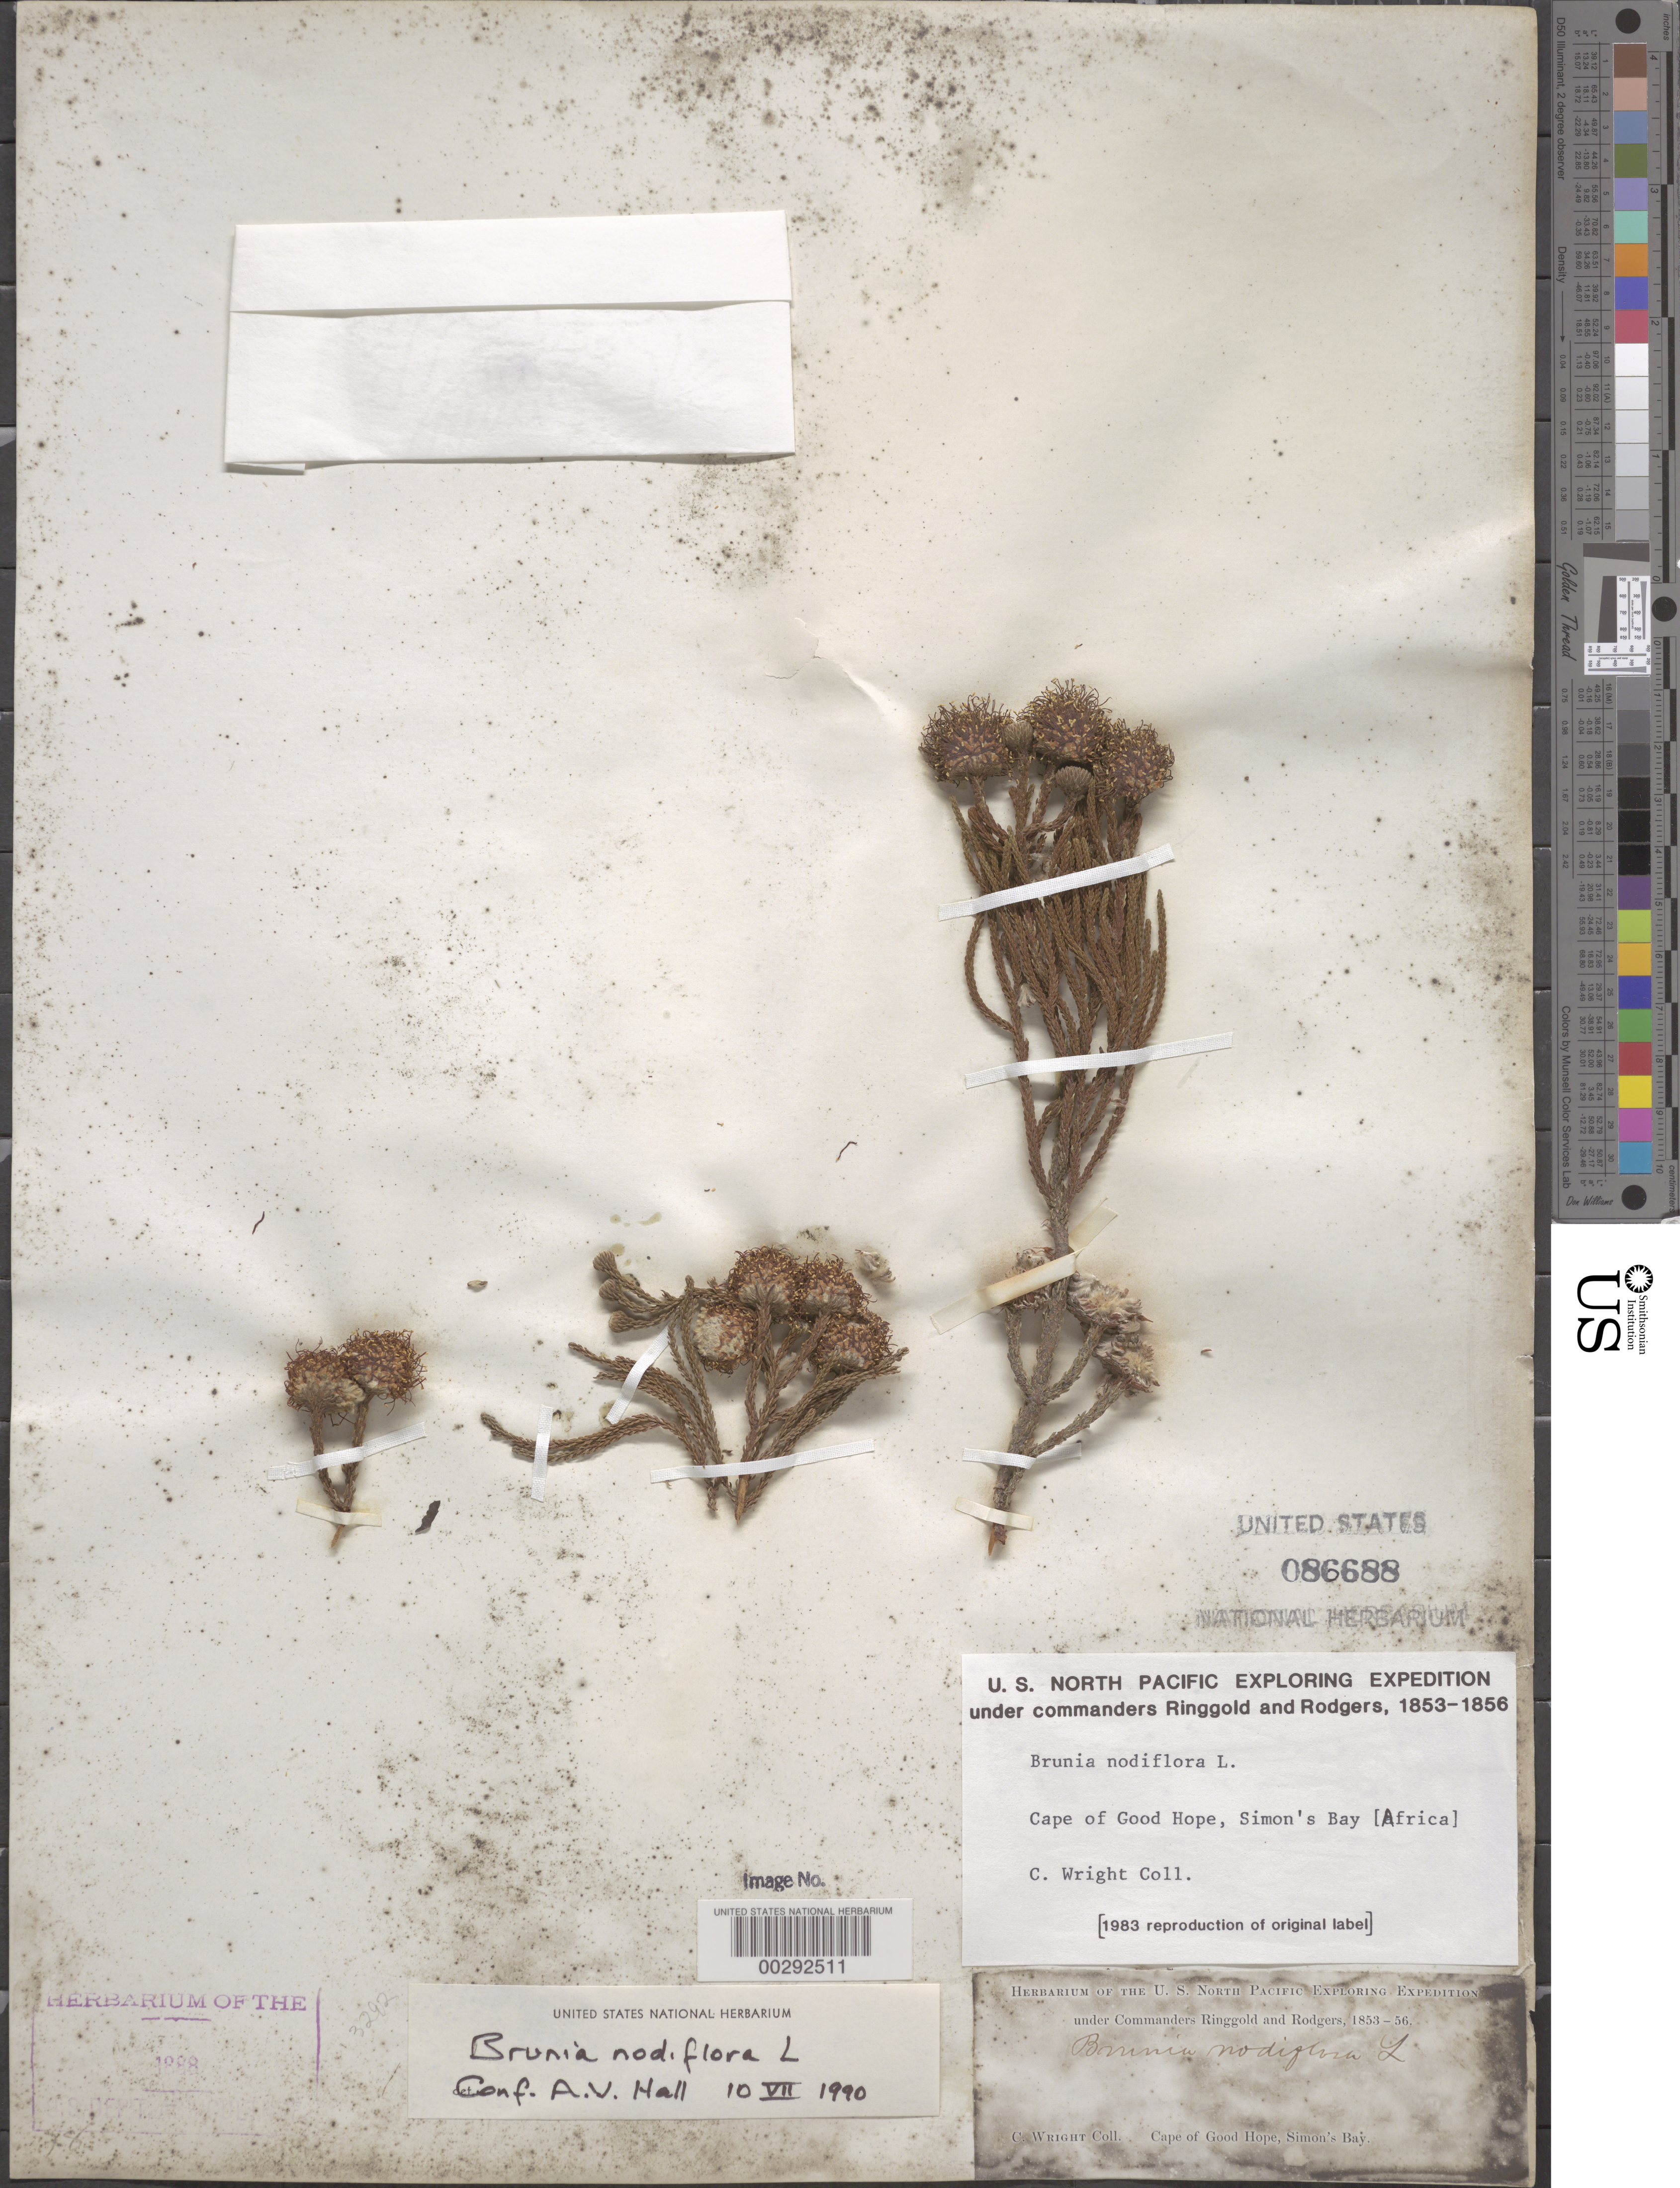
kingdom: Plantae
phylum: Tracheophyta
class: Magnoliopsida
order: Bruniales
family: Bruniaceae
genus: Brunia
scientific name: Brunia noduliflora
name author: Goldblatt & J.C. Manning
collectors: Wilkes Explor. Exped.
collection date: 1838/1842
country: South Africa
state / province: Western Cape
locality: Simon's bay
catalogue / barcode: US 86688